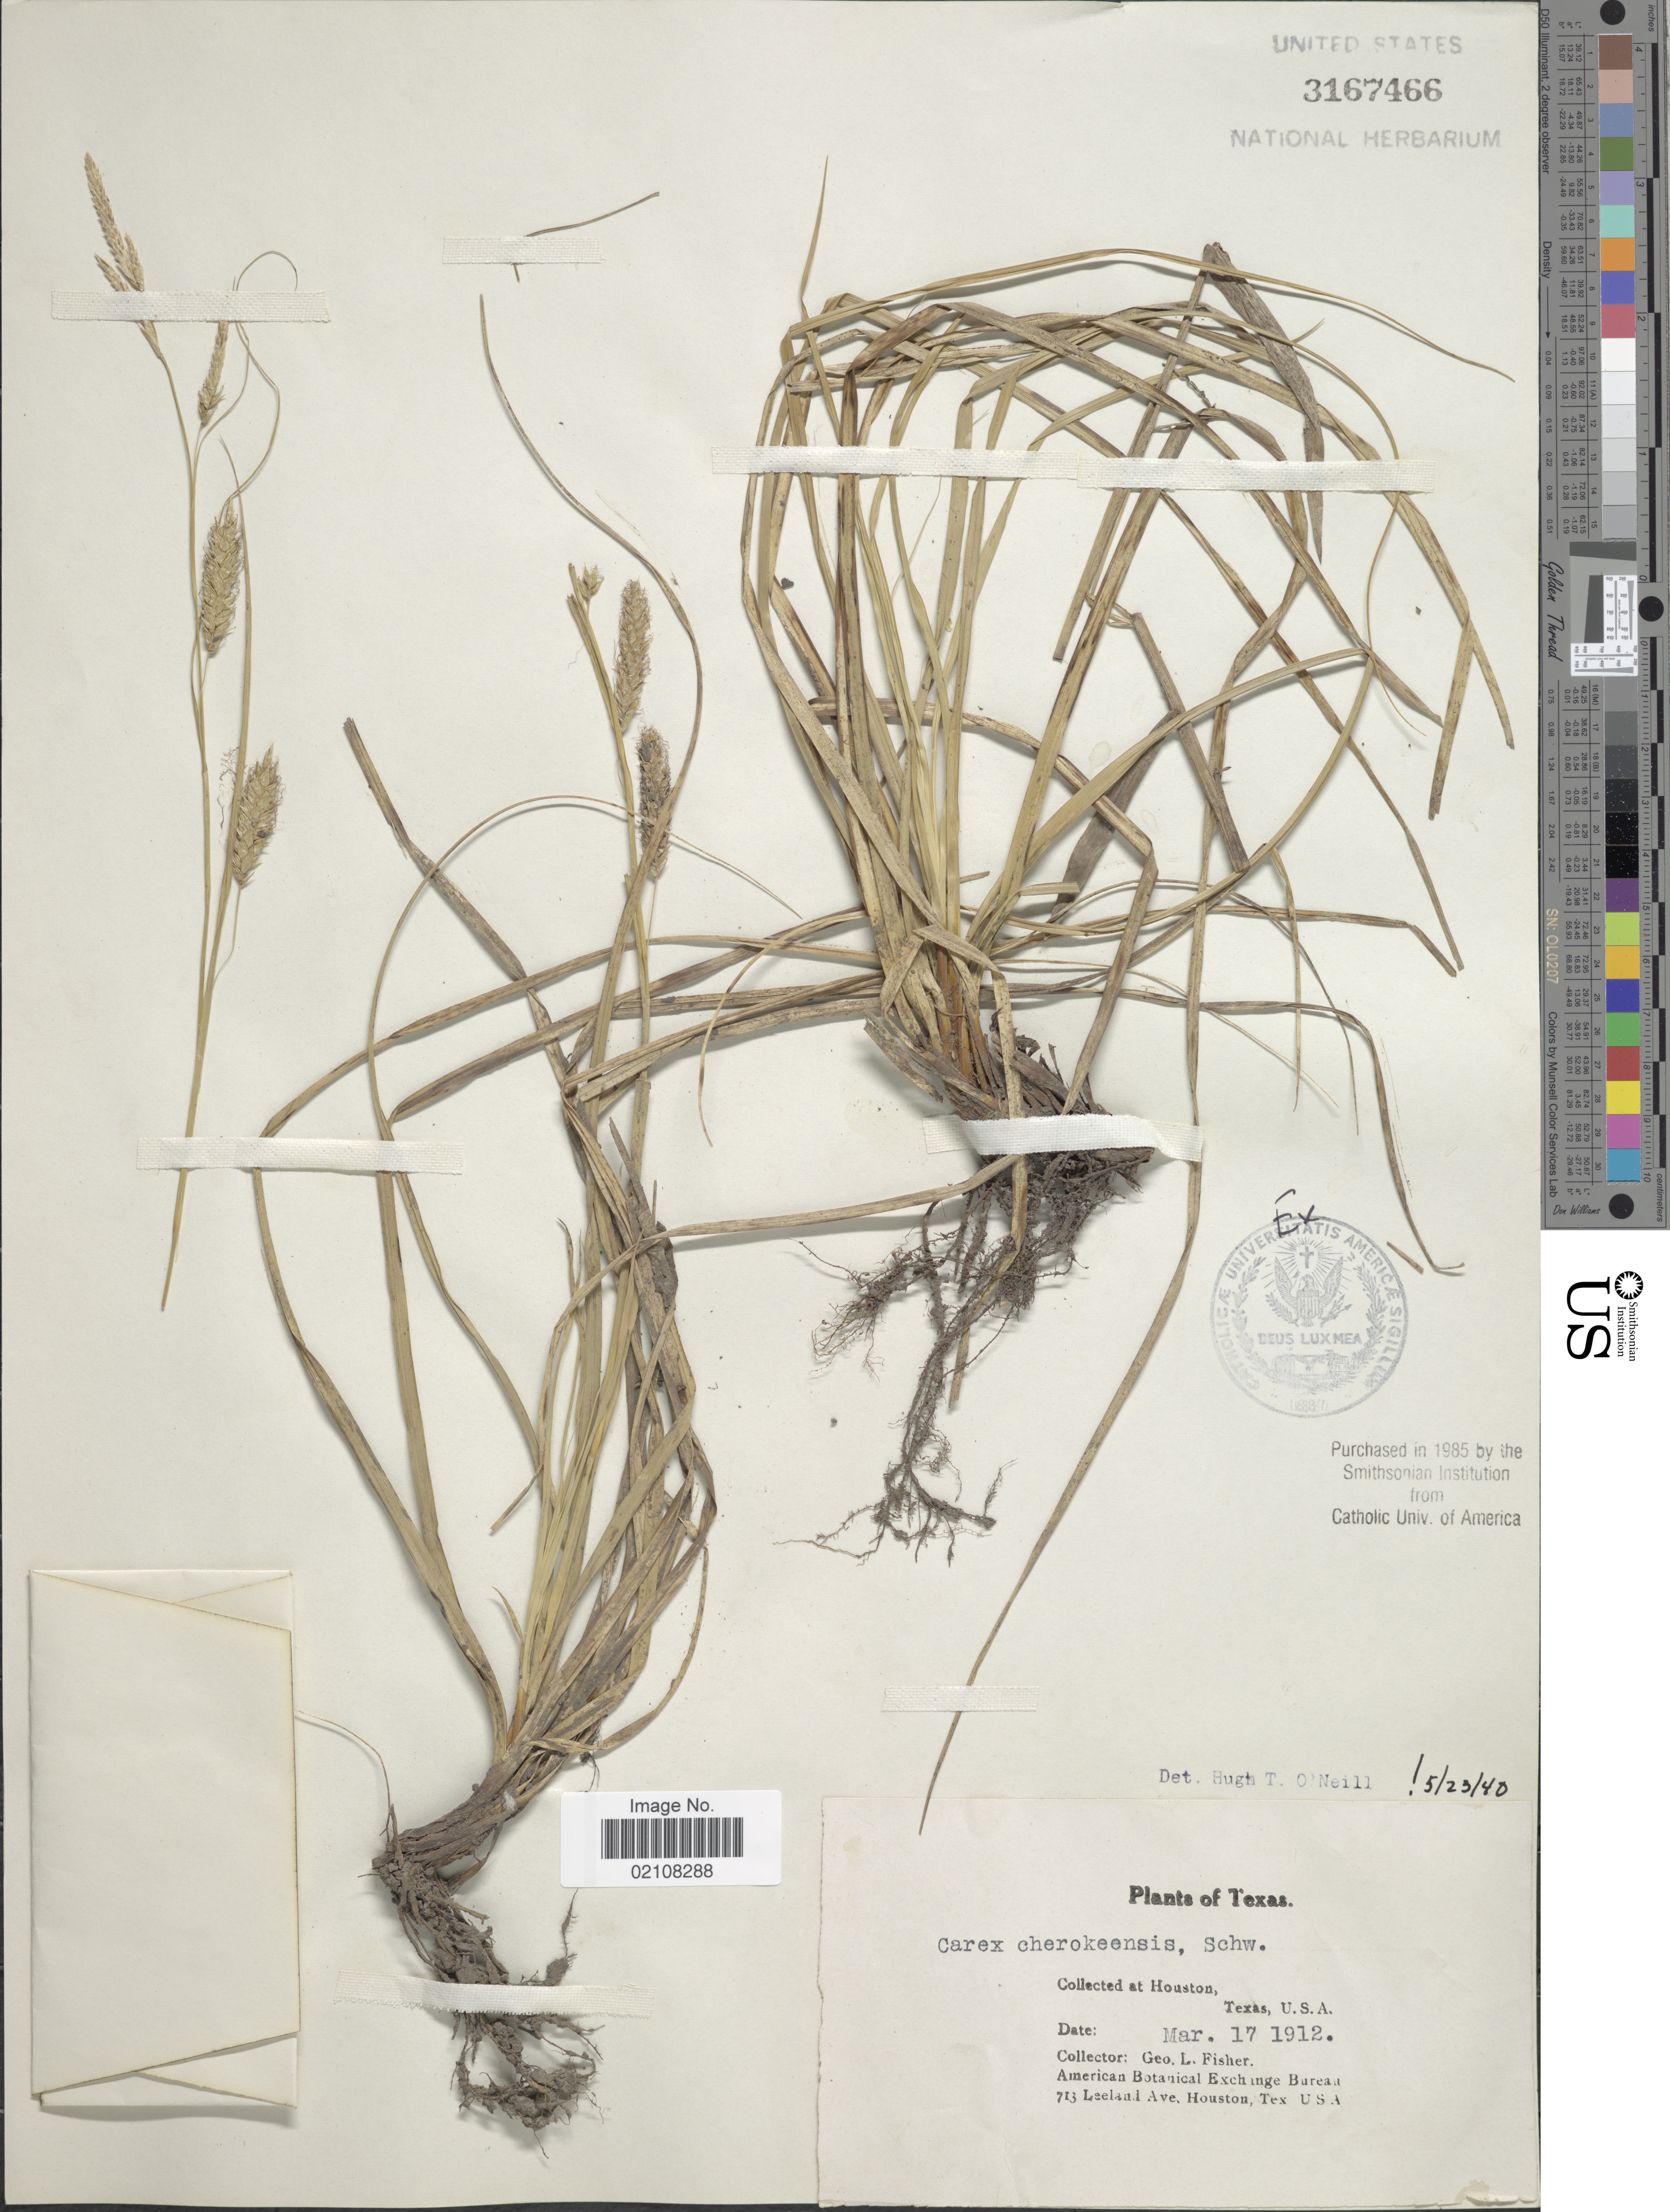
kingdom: Plantae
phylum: Tracheophyta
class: Liliopsida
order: Poales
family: Cyperaceae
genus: Carex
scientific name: Carex cherokeensis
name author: Schwein.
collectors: G. L. Fisher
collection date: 1912-03-17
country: United States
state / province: Texas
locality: Houston, Texas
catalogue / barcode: US 3167466